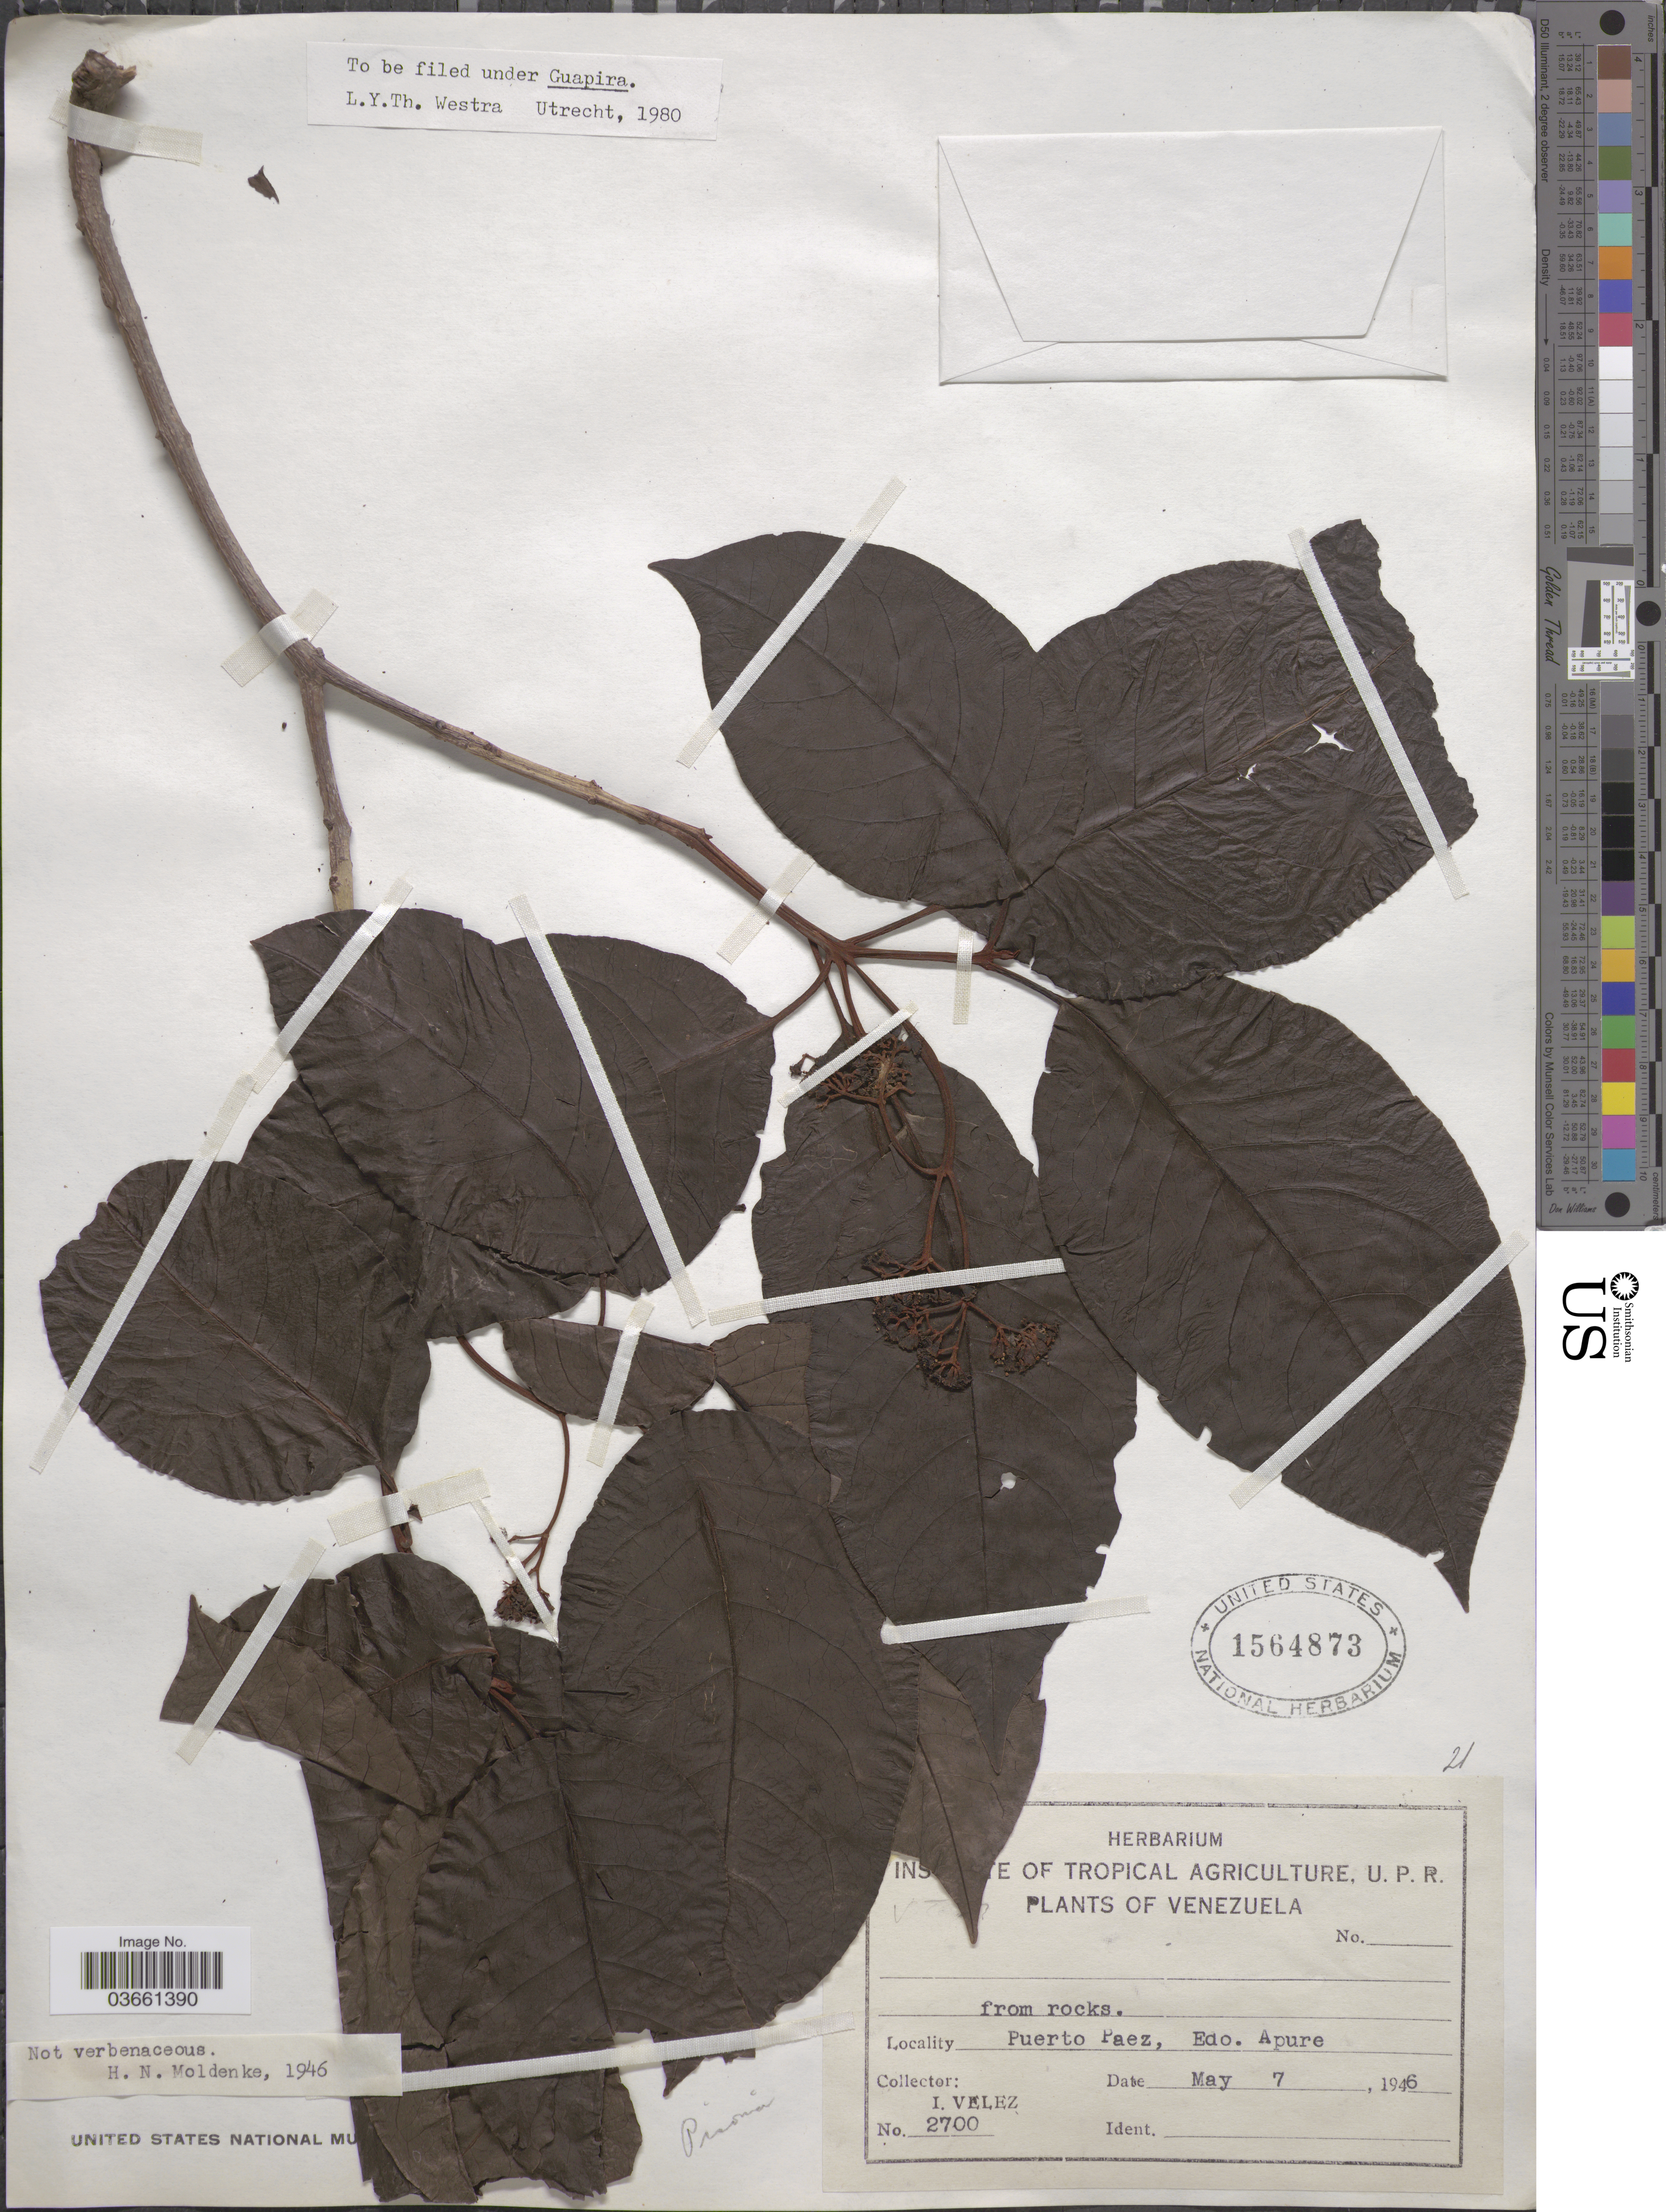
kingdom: Plantae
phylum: Tracheophyta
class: Magnoliopsida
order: Caryophyllales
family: Nyctaginaceae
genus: Guapira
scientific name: Guapira sp.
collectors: I. Velez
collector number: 2700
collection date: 1946-05-07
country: Venezuela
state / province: Apure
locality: Puerto Paez.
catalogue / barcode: US 1564873